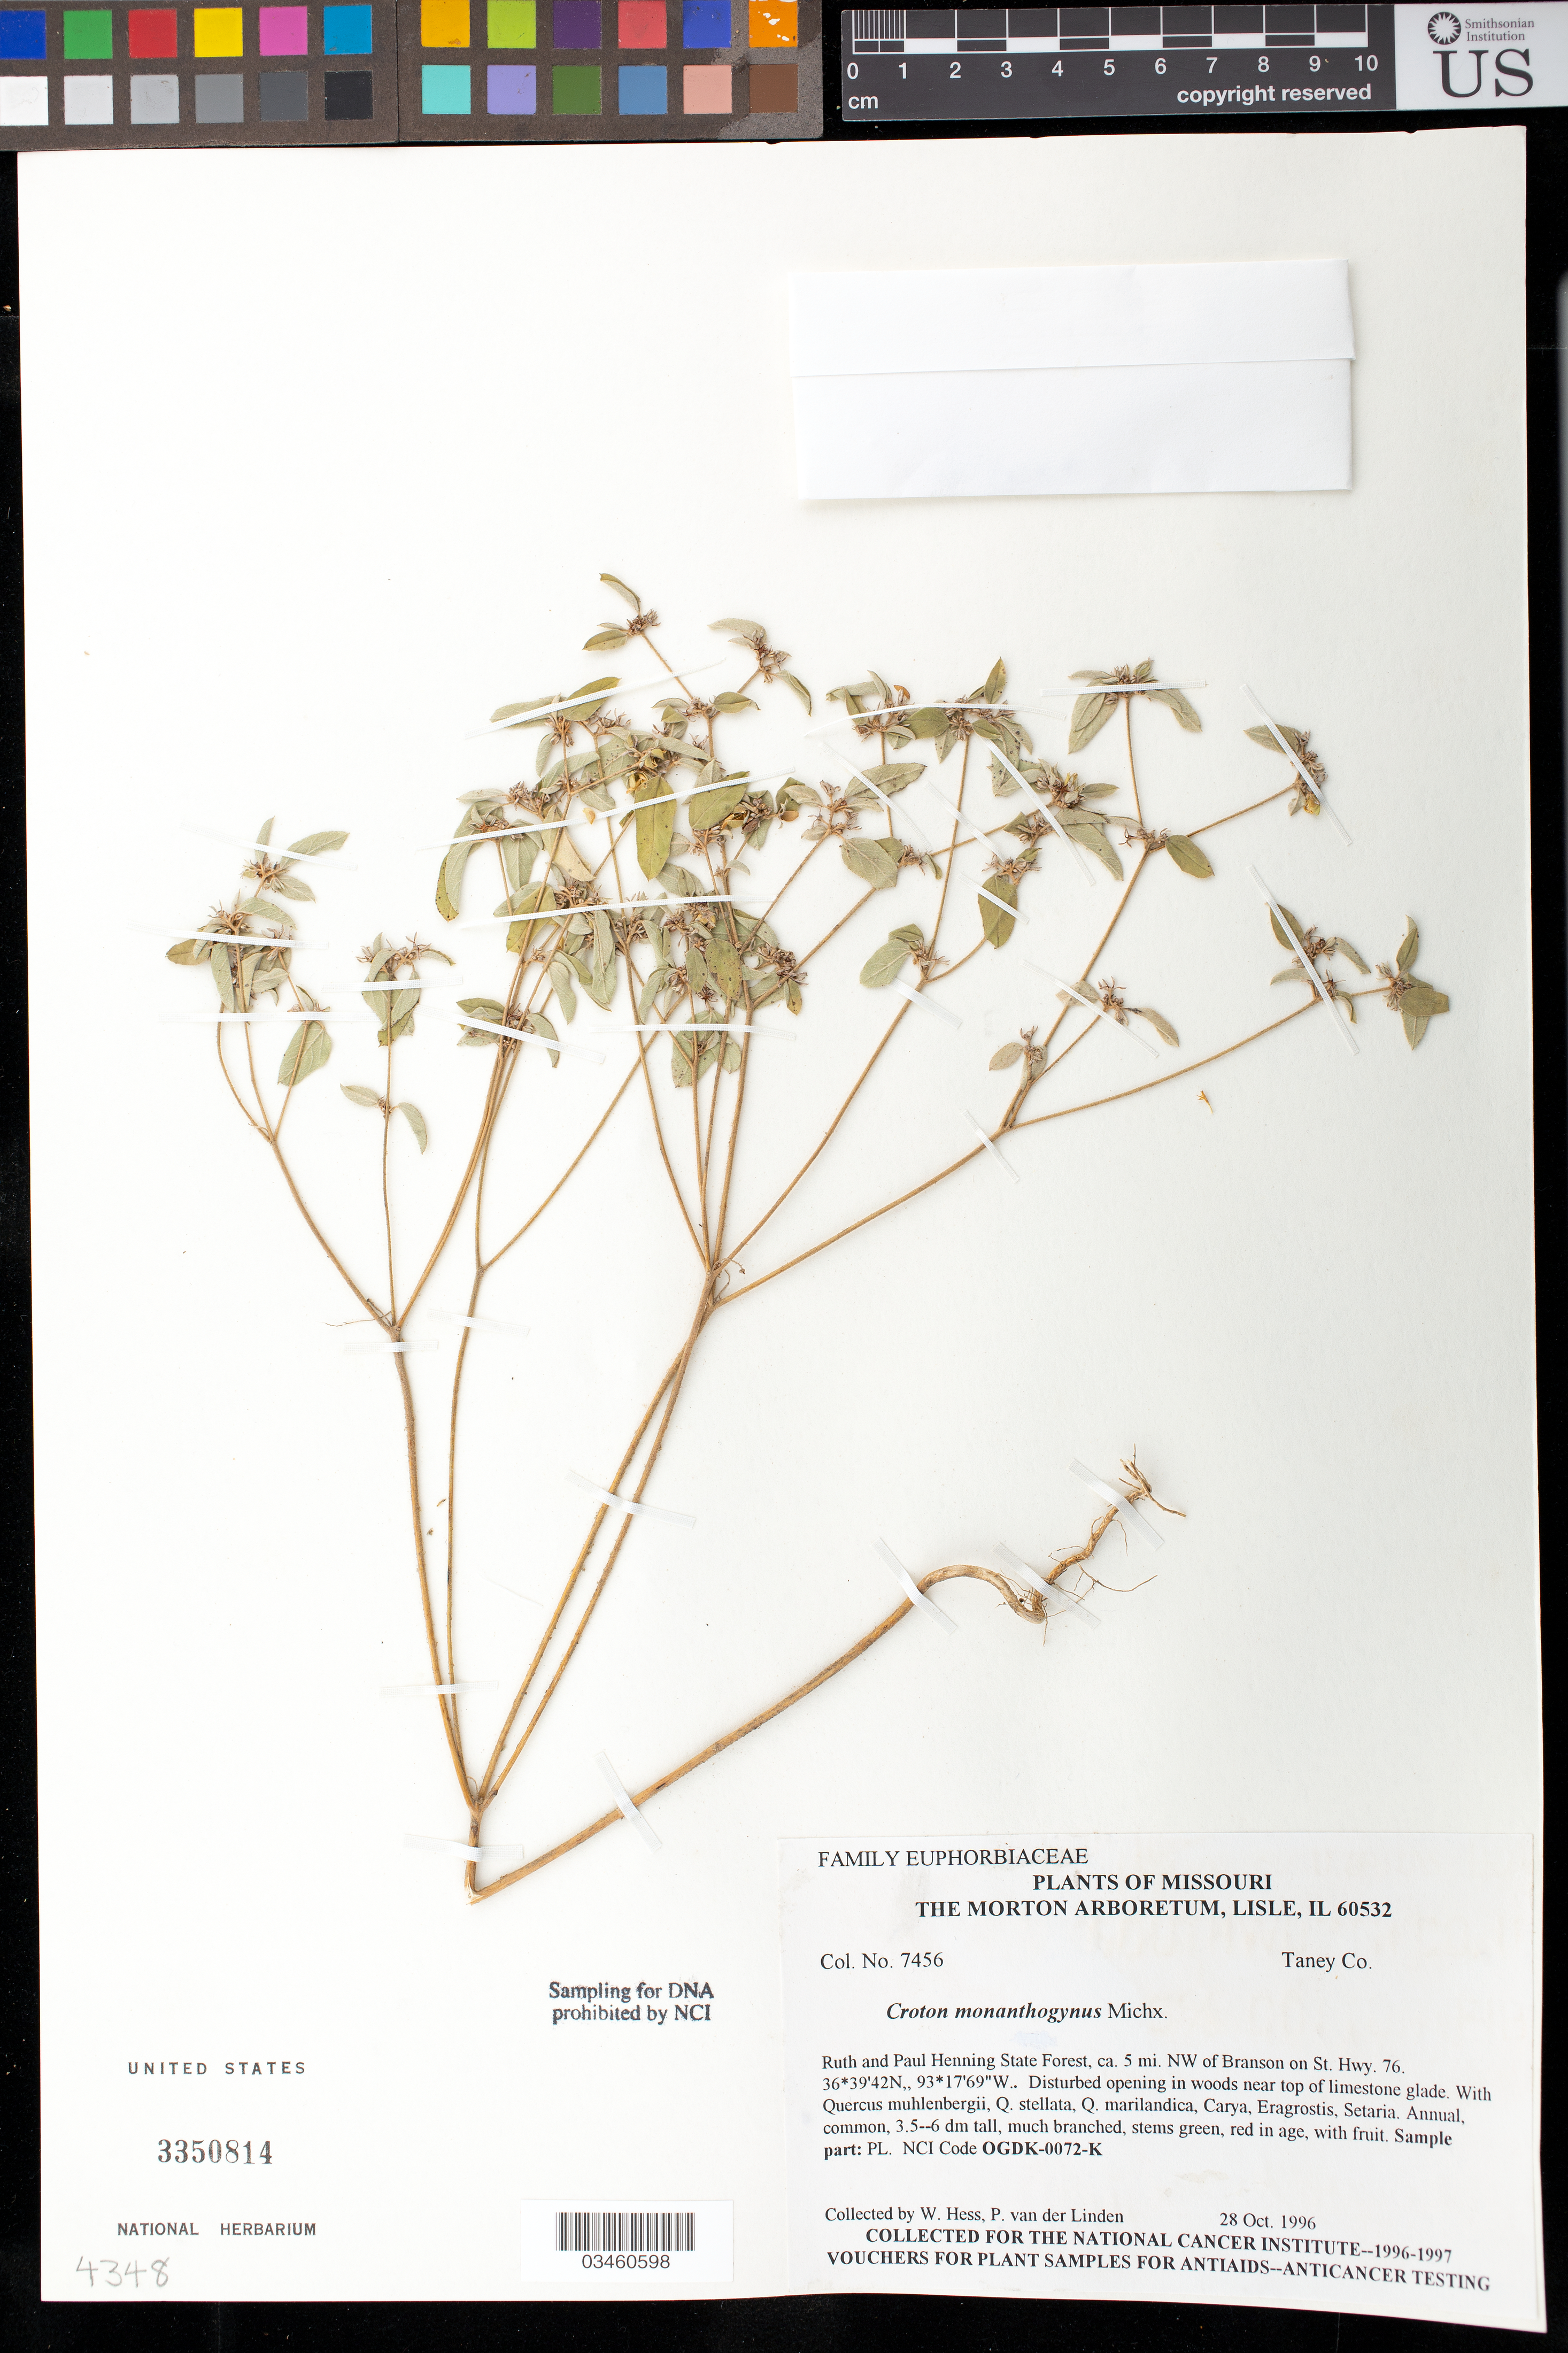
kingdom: Plantae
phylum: Tracheophyta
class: Magnoliopsida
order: Malpighiales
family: Euphorbiaceae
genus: Croton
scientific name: Croton monanthogynus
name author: Michx.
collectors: W. Hess & P. van der Linden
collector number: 7456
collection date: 1996-10-28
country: United States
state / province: Missouri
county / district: Taney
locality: Ruth and Paul Henning State Forest, ca. 5 mi. NW of Branson on St. Hwy 76.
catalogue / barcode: US 3350814